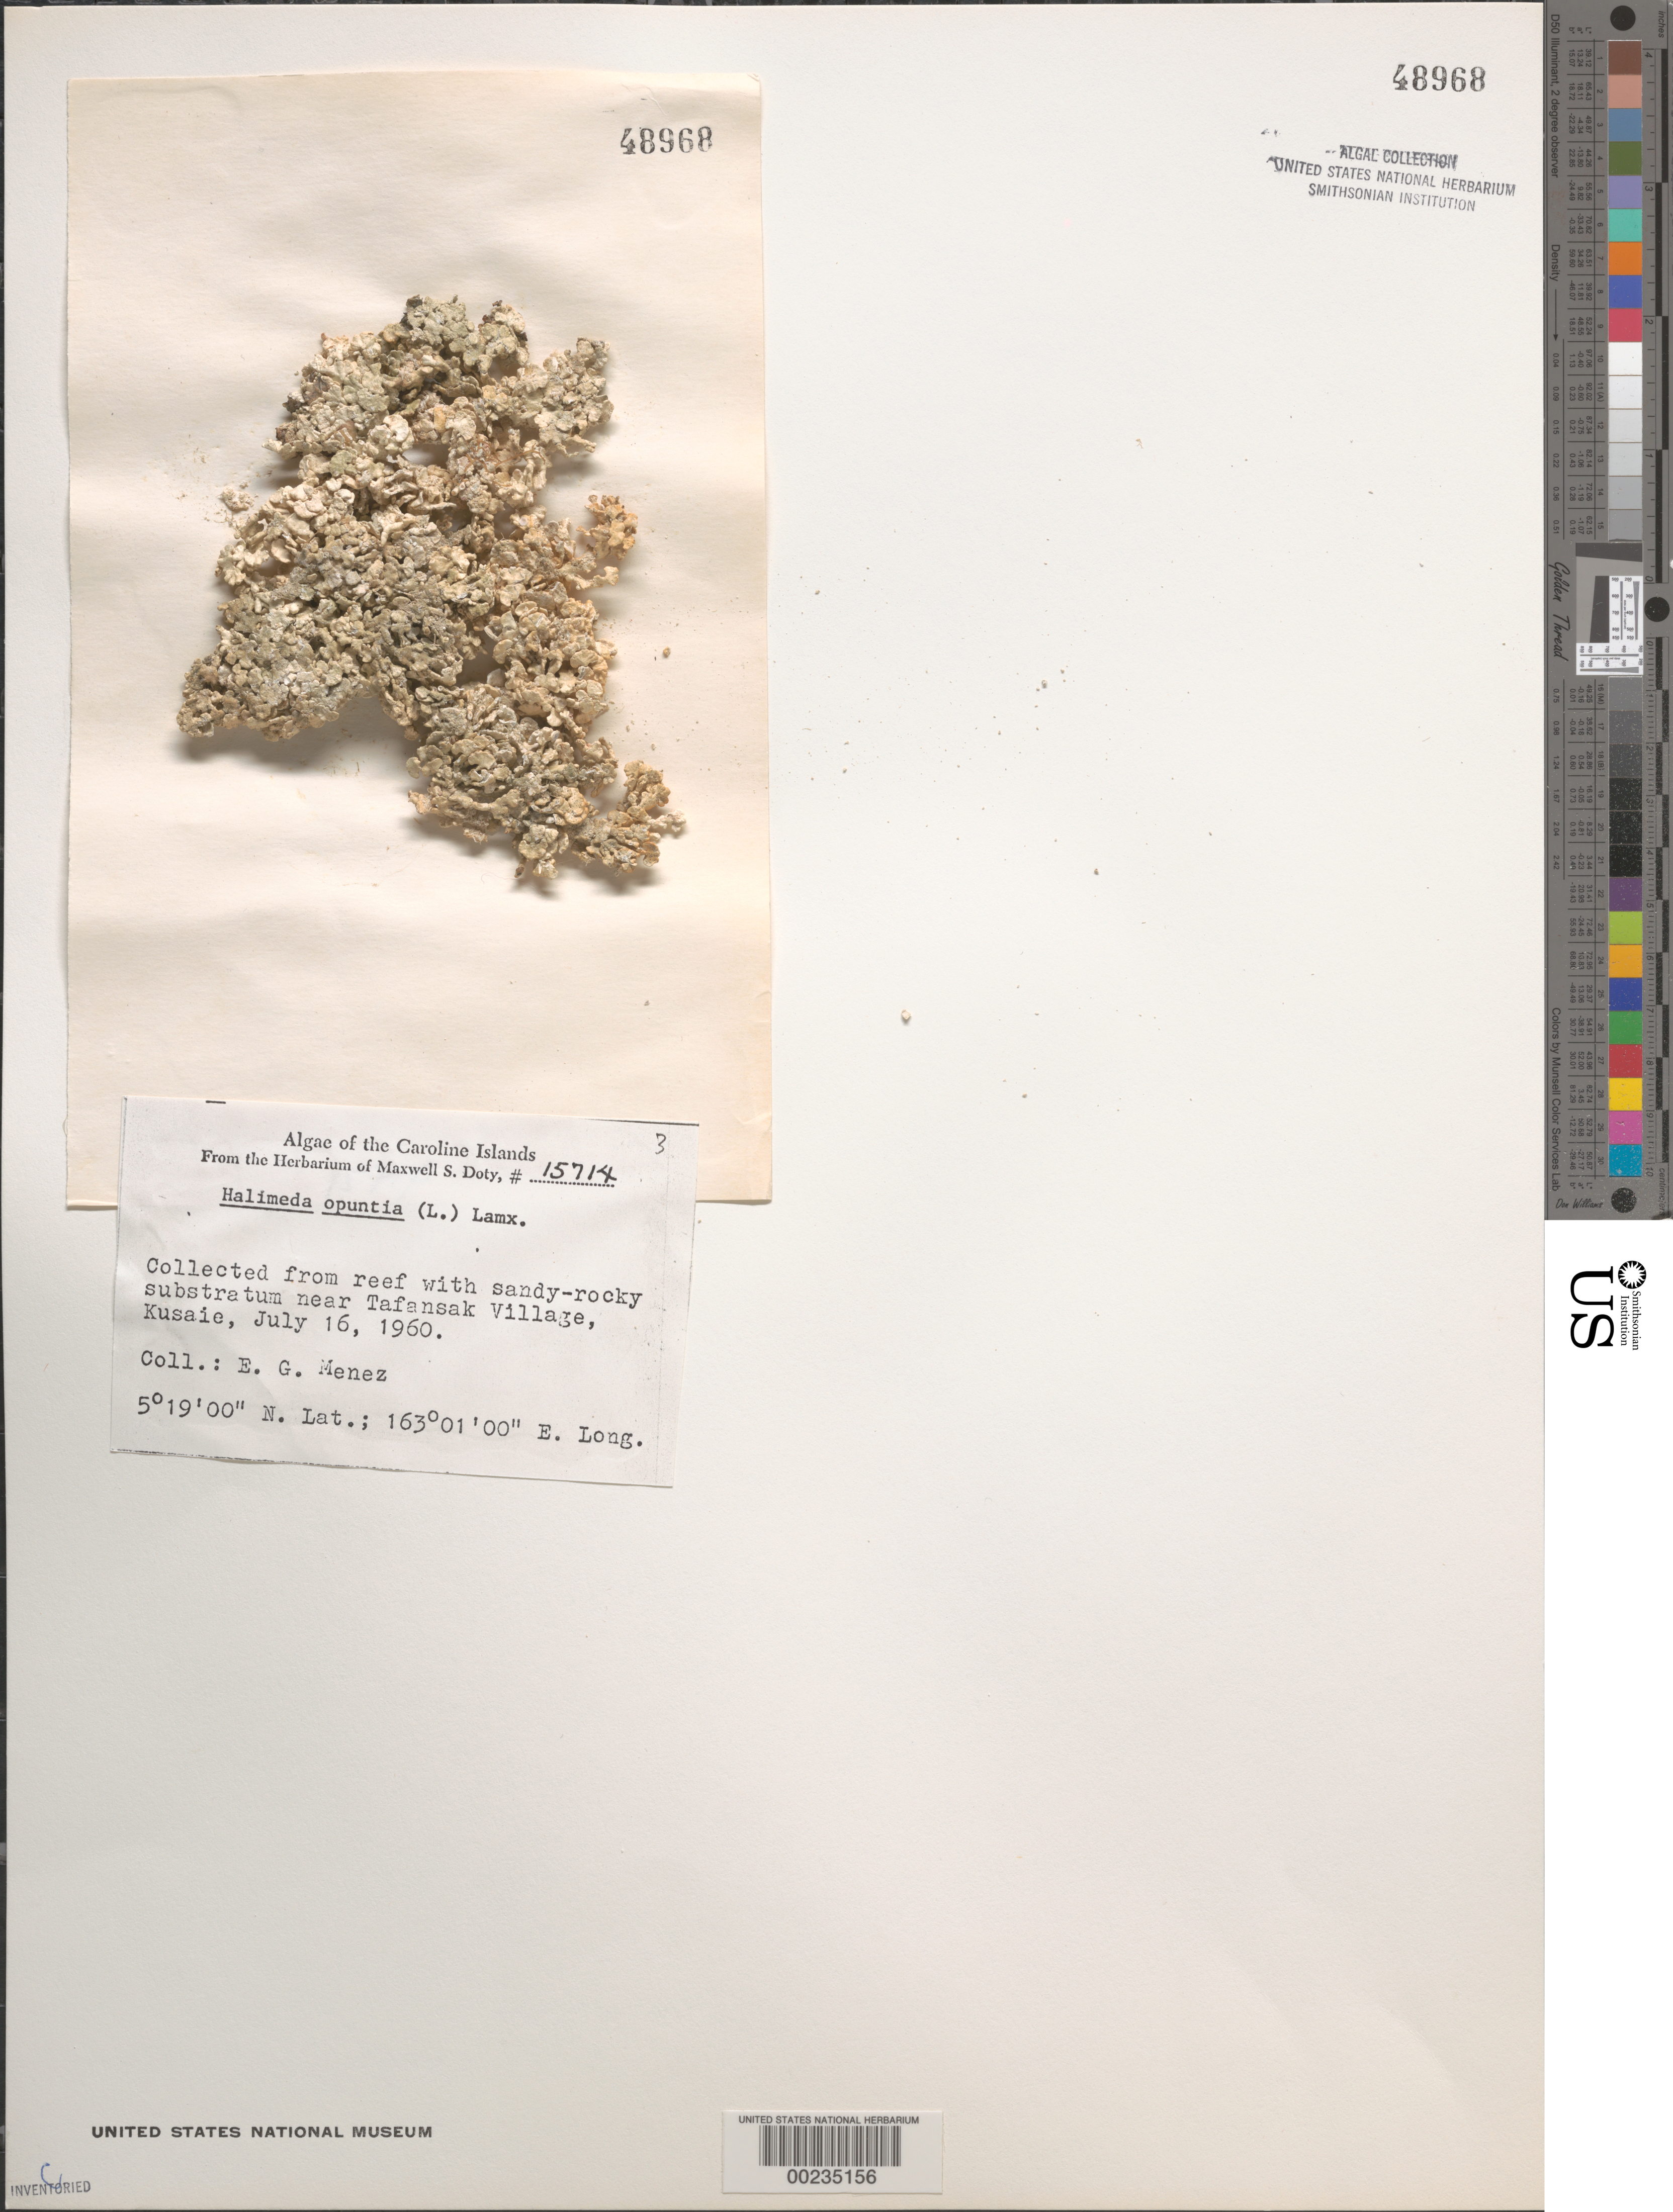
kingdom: Plantae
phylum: Chlorophyta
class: Ulvophyceae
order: Bryopsidales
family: Halimedaceae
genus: Halimeda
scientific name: Halimeda opuntia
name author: (L.) J.V.Lamouroux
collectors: Meñez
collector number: MSD 15714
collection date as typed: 16 Jul 1960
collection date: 1960-07-16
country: Micronesia, Federated States of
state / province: Kosrae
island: Kosrae [Kusaie]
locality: Near Tafansak village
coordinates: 5 19' 00" N, 163 01' 00" E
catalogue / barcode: US 48968